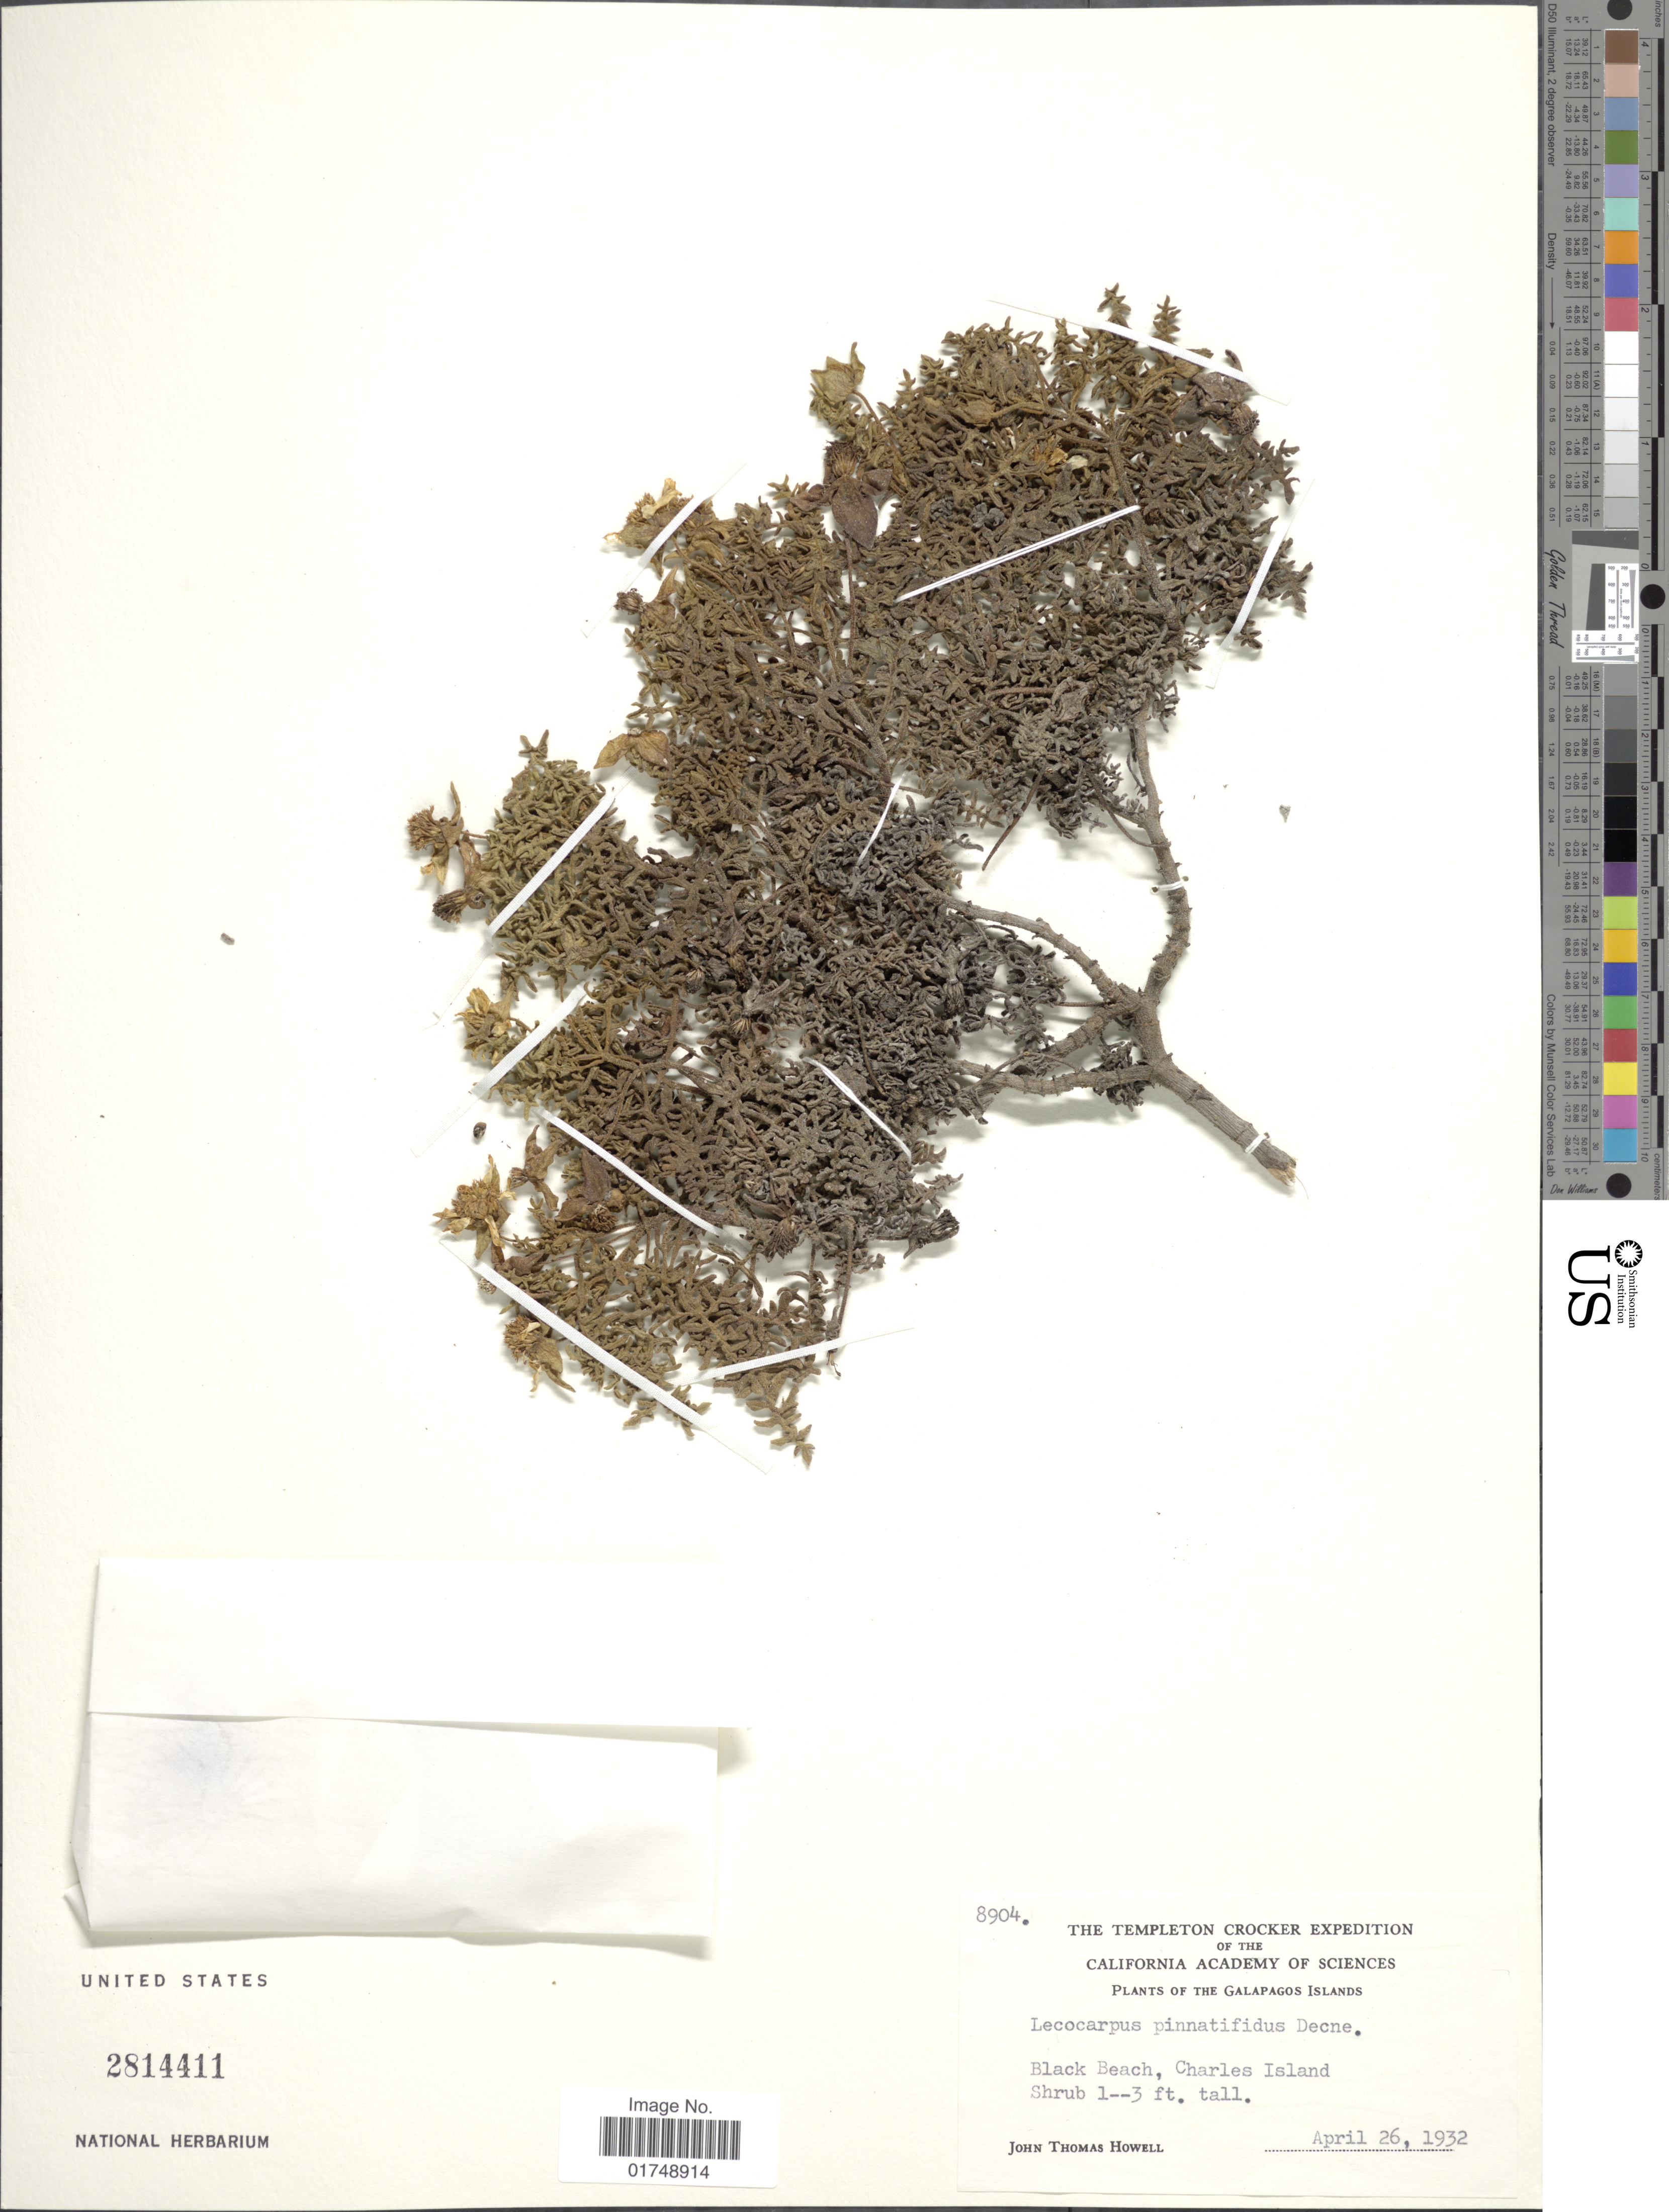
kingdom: Plantae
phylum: Tracheophyta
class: Magnoliopsida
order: Asterales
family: Asteraceae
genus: Lecocarpus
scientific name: Lecocarpus pinnatifidus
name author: Decne.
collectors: J. T. Howell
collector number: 8904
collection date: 1932-04-26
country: Ecuador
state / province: Colón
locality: Galapagos Islands. Black Beach, Charles Island.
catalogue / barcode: US 2814411